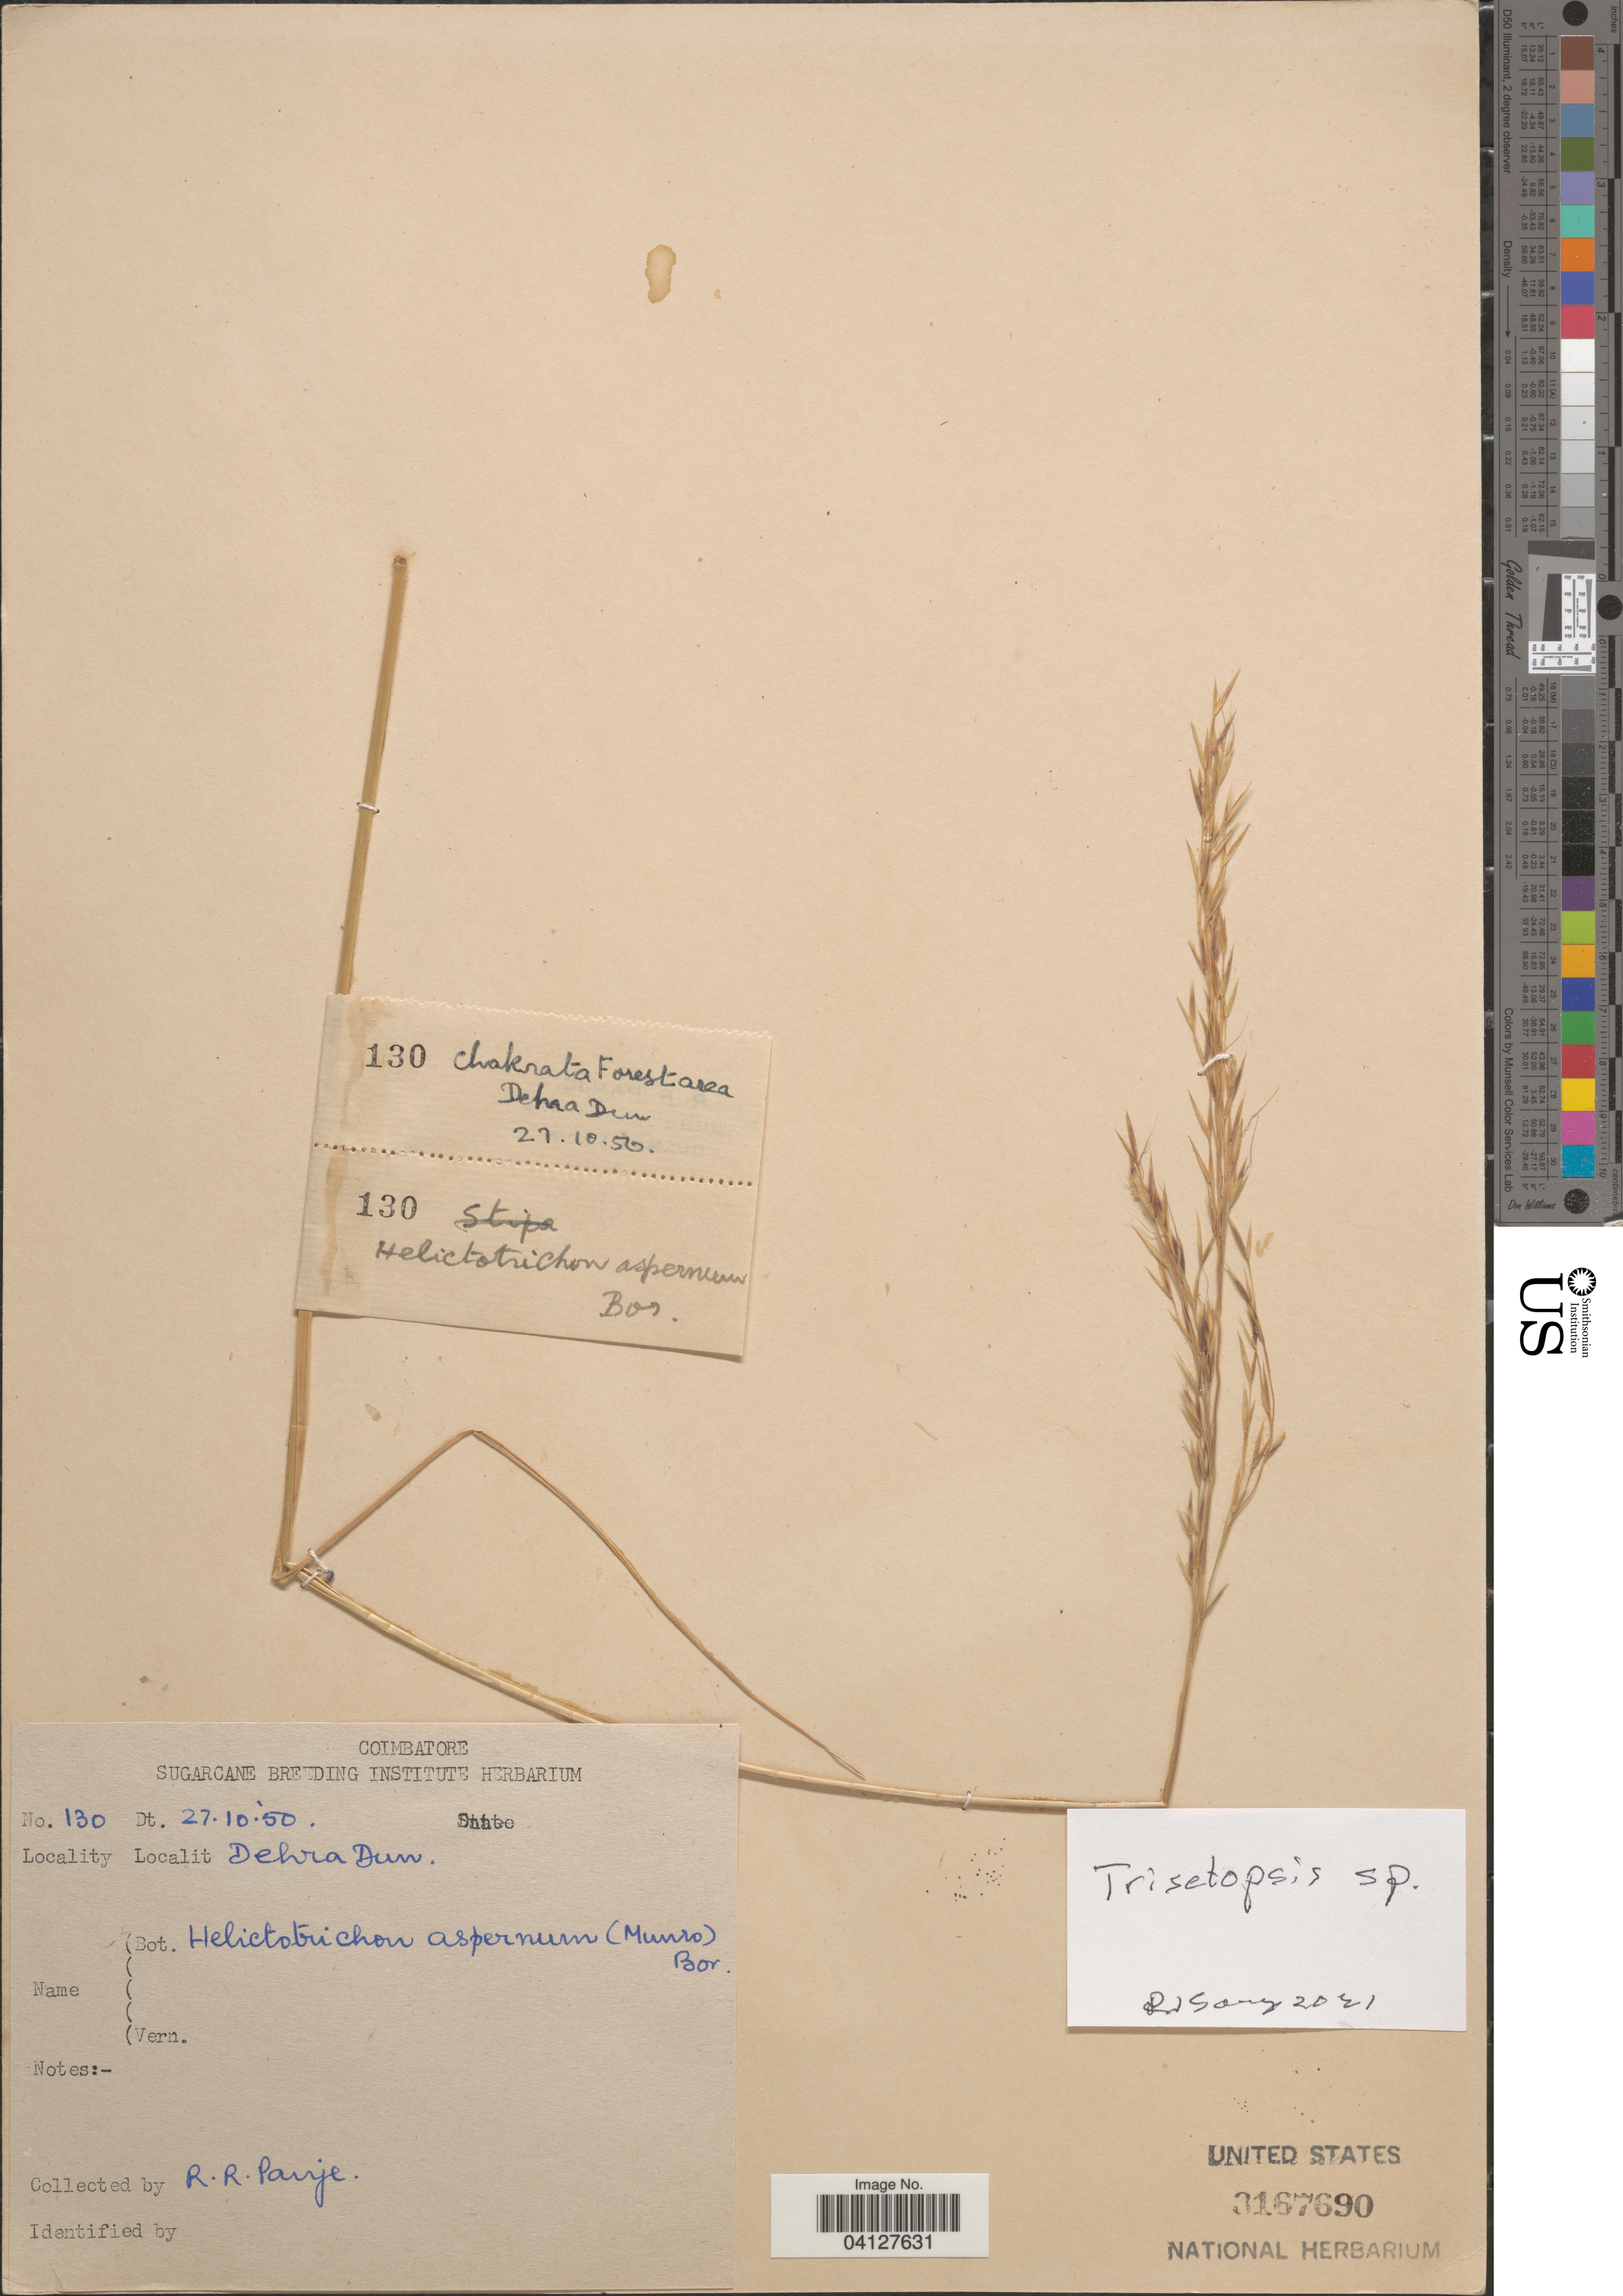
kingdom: Plantae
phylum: Tracheophyta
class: Liliopsida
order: Poales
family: Poaceae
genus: Trisetopsis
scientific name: Trisetopsis sp.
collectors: R. Panje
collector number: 130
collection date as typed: Transcribed d/m/y: 27/10/50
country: India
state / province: Uttarakhand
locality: Chakrata Forest area. Dehra Dun.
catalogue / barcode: US 3167690